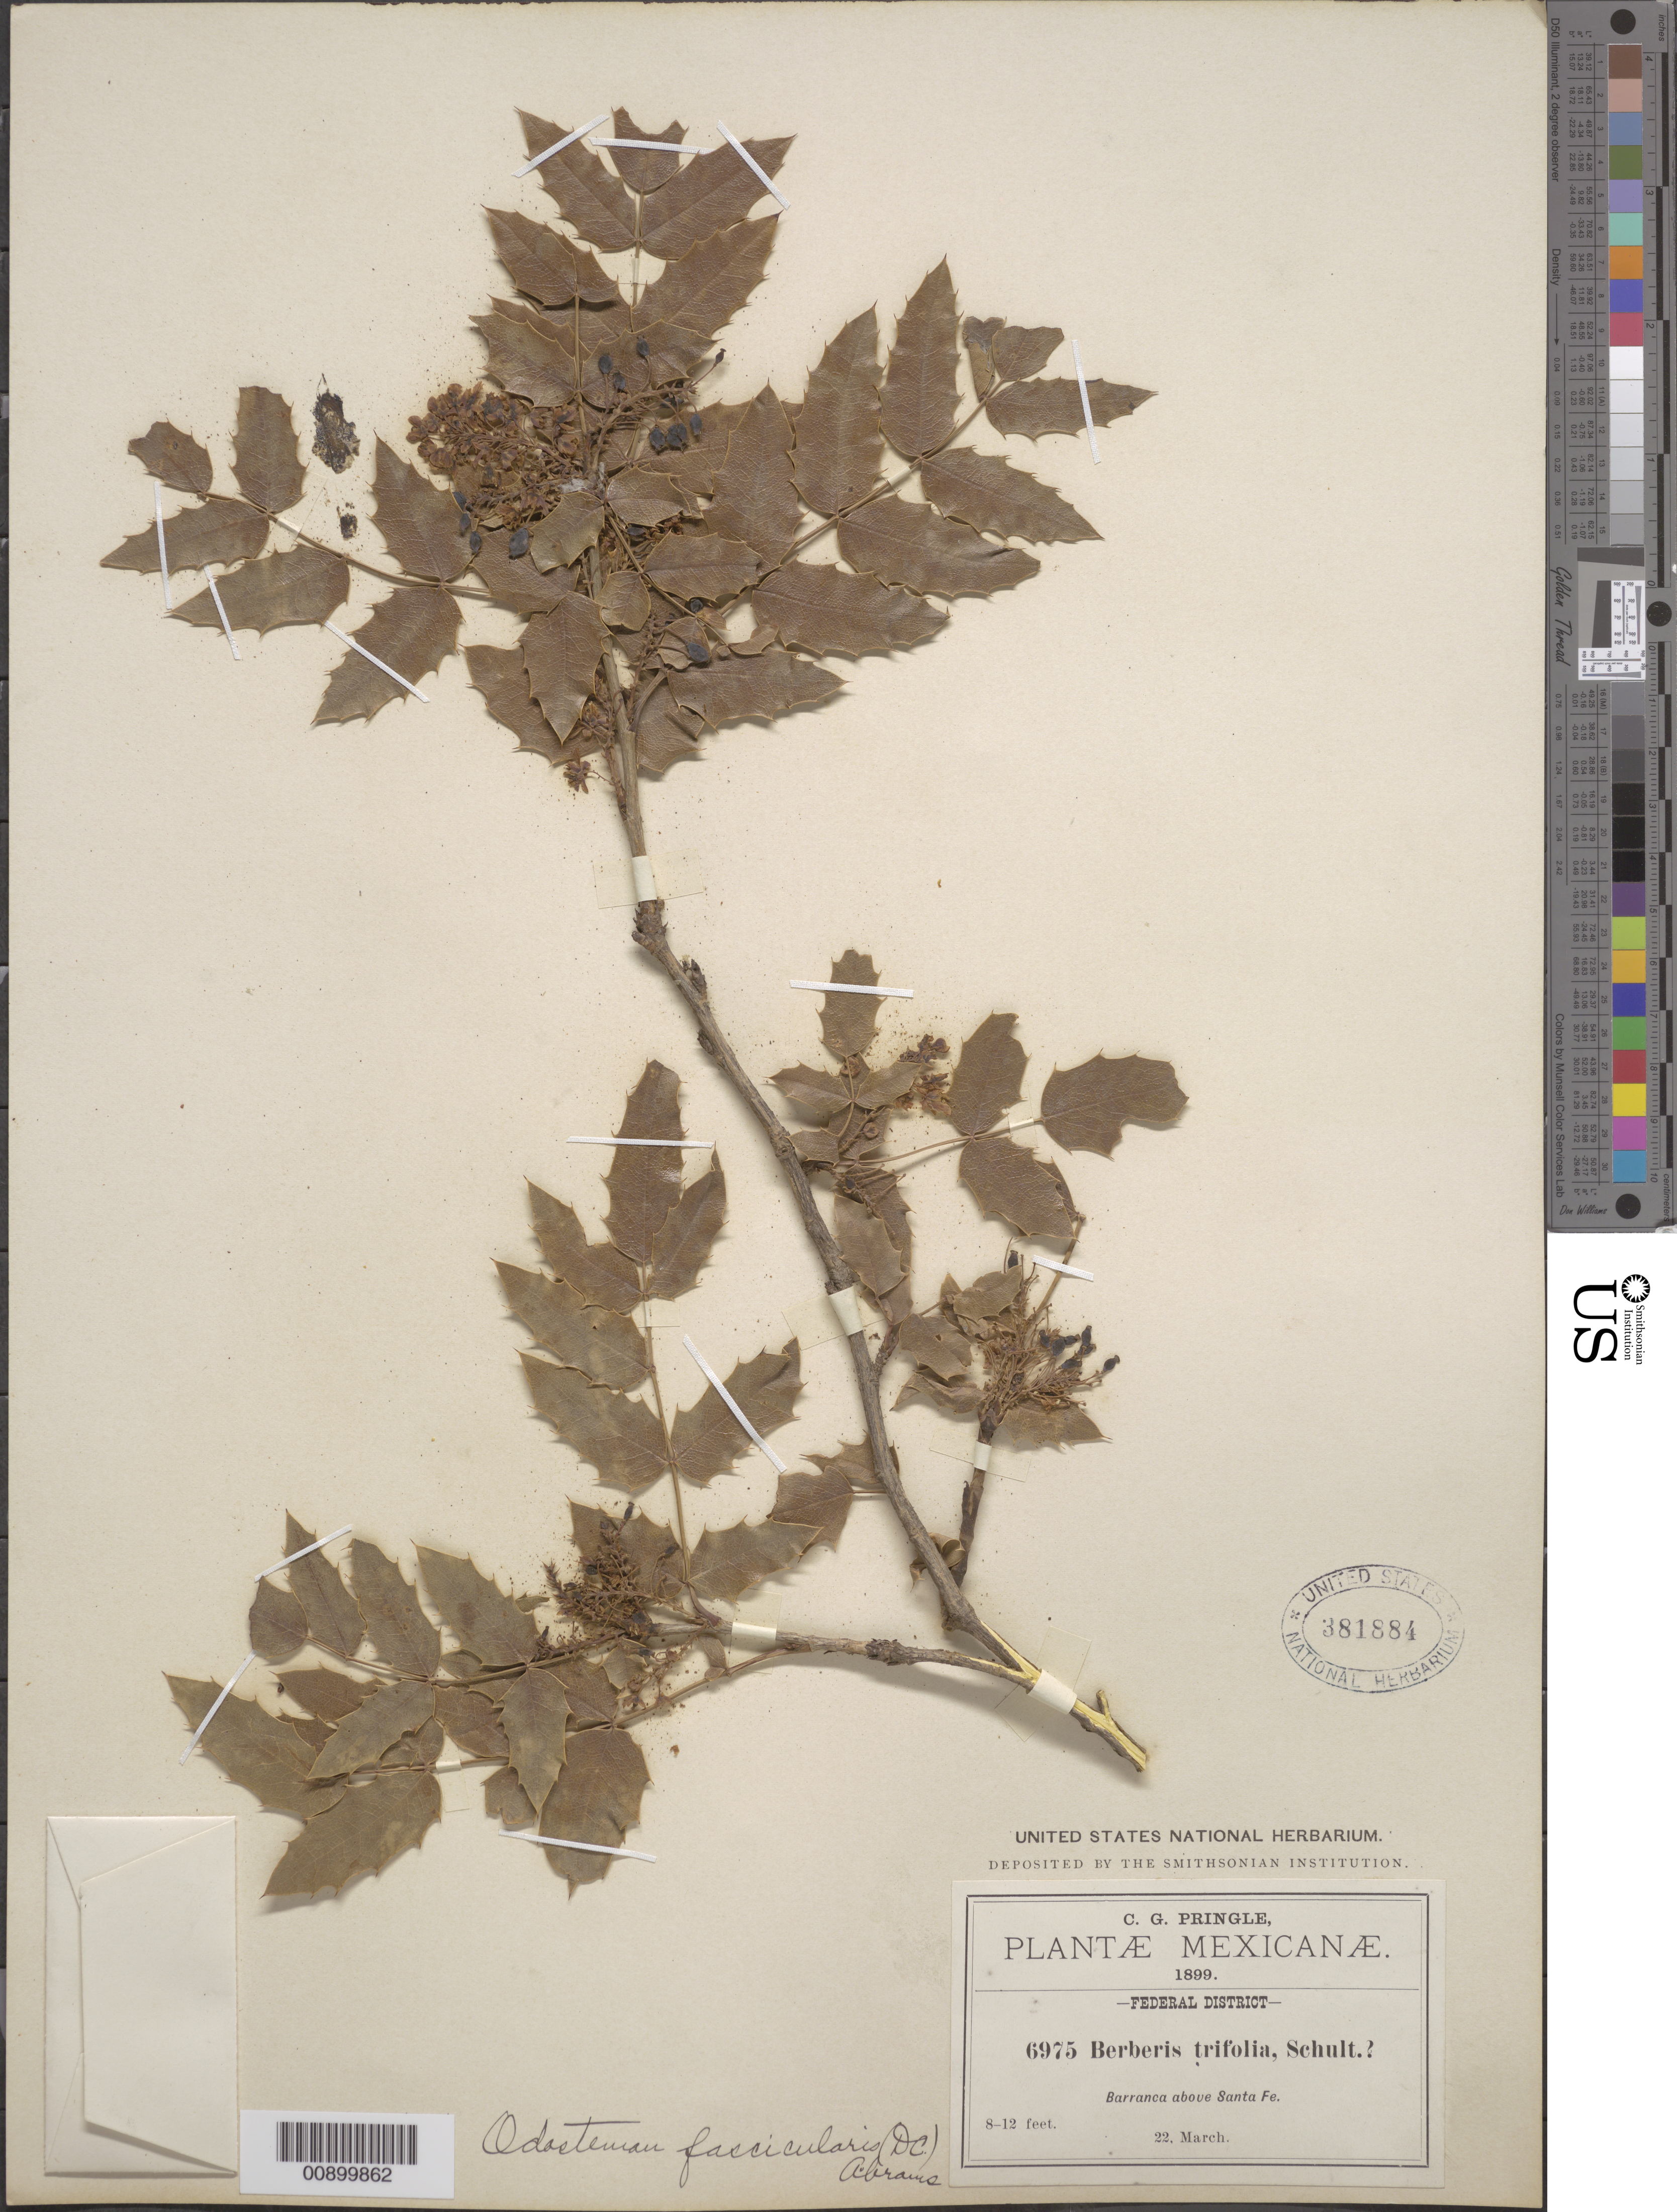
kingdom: Plantae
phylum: Tracheophyta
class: Magnoliopsida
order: Ranunculales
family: Berberidaceae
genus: Mahonia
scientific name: Mahonia fascicularis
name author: DC.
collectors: C. G. Pringle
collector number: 6975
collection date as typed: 22 Mar 1899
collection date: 1899-03-22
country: Mexico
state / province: Distrito Federal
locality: Barranca above Santa Fe, Federal District.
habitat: Barranca.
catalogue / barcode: US 381884